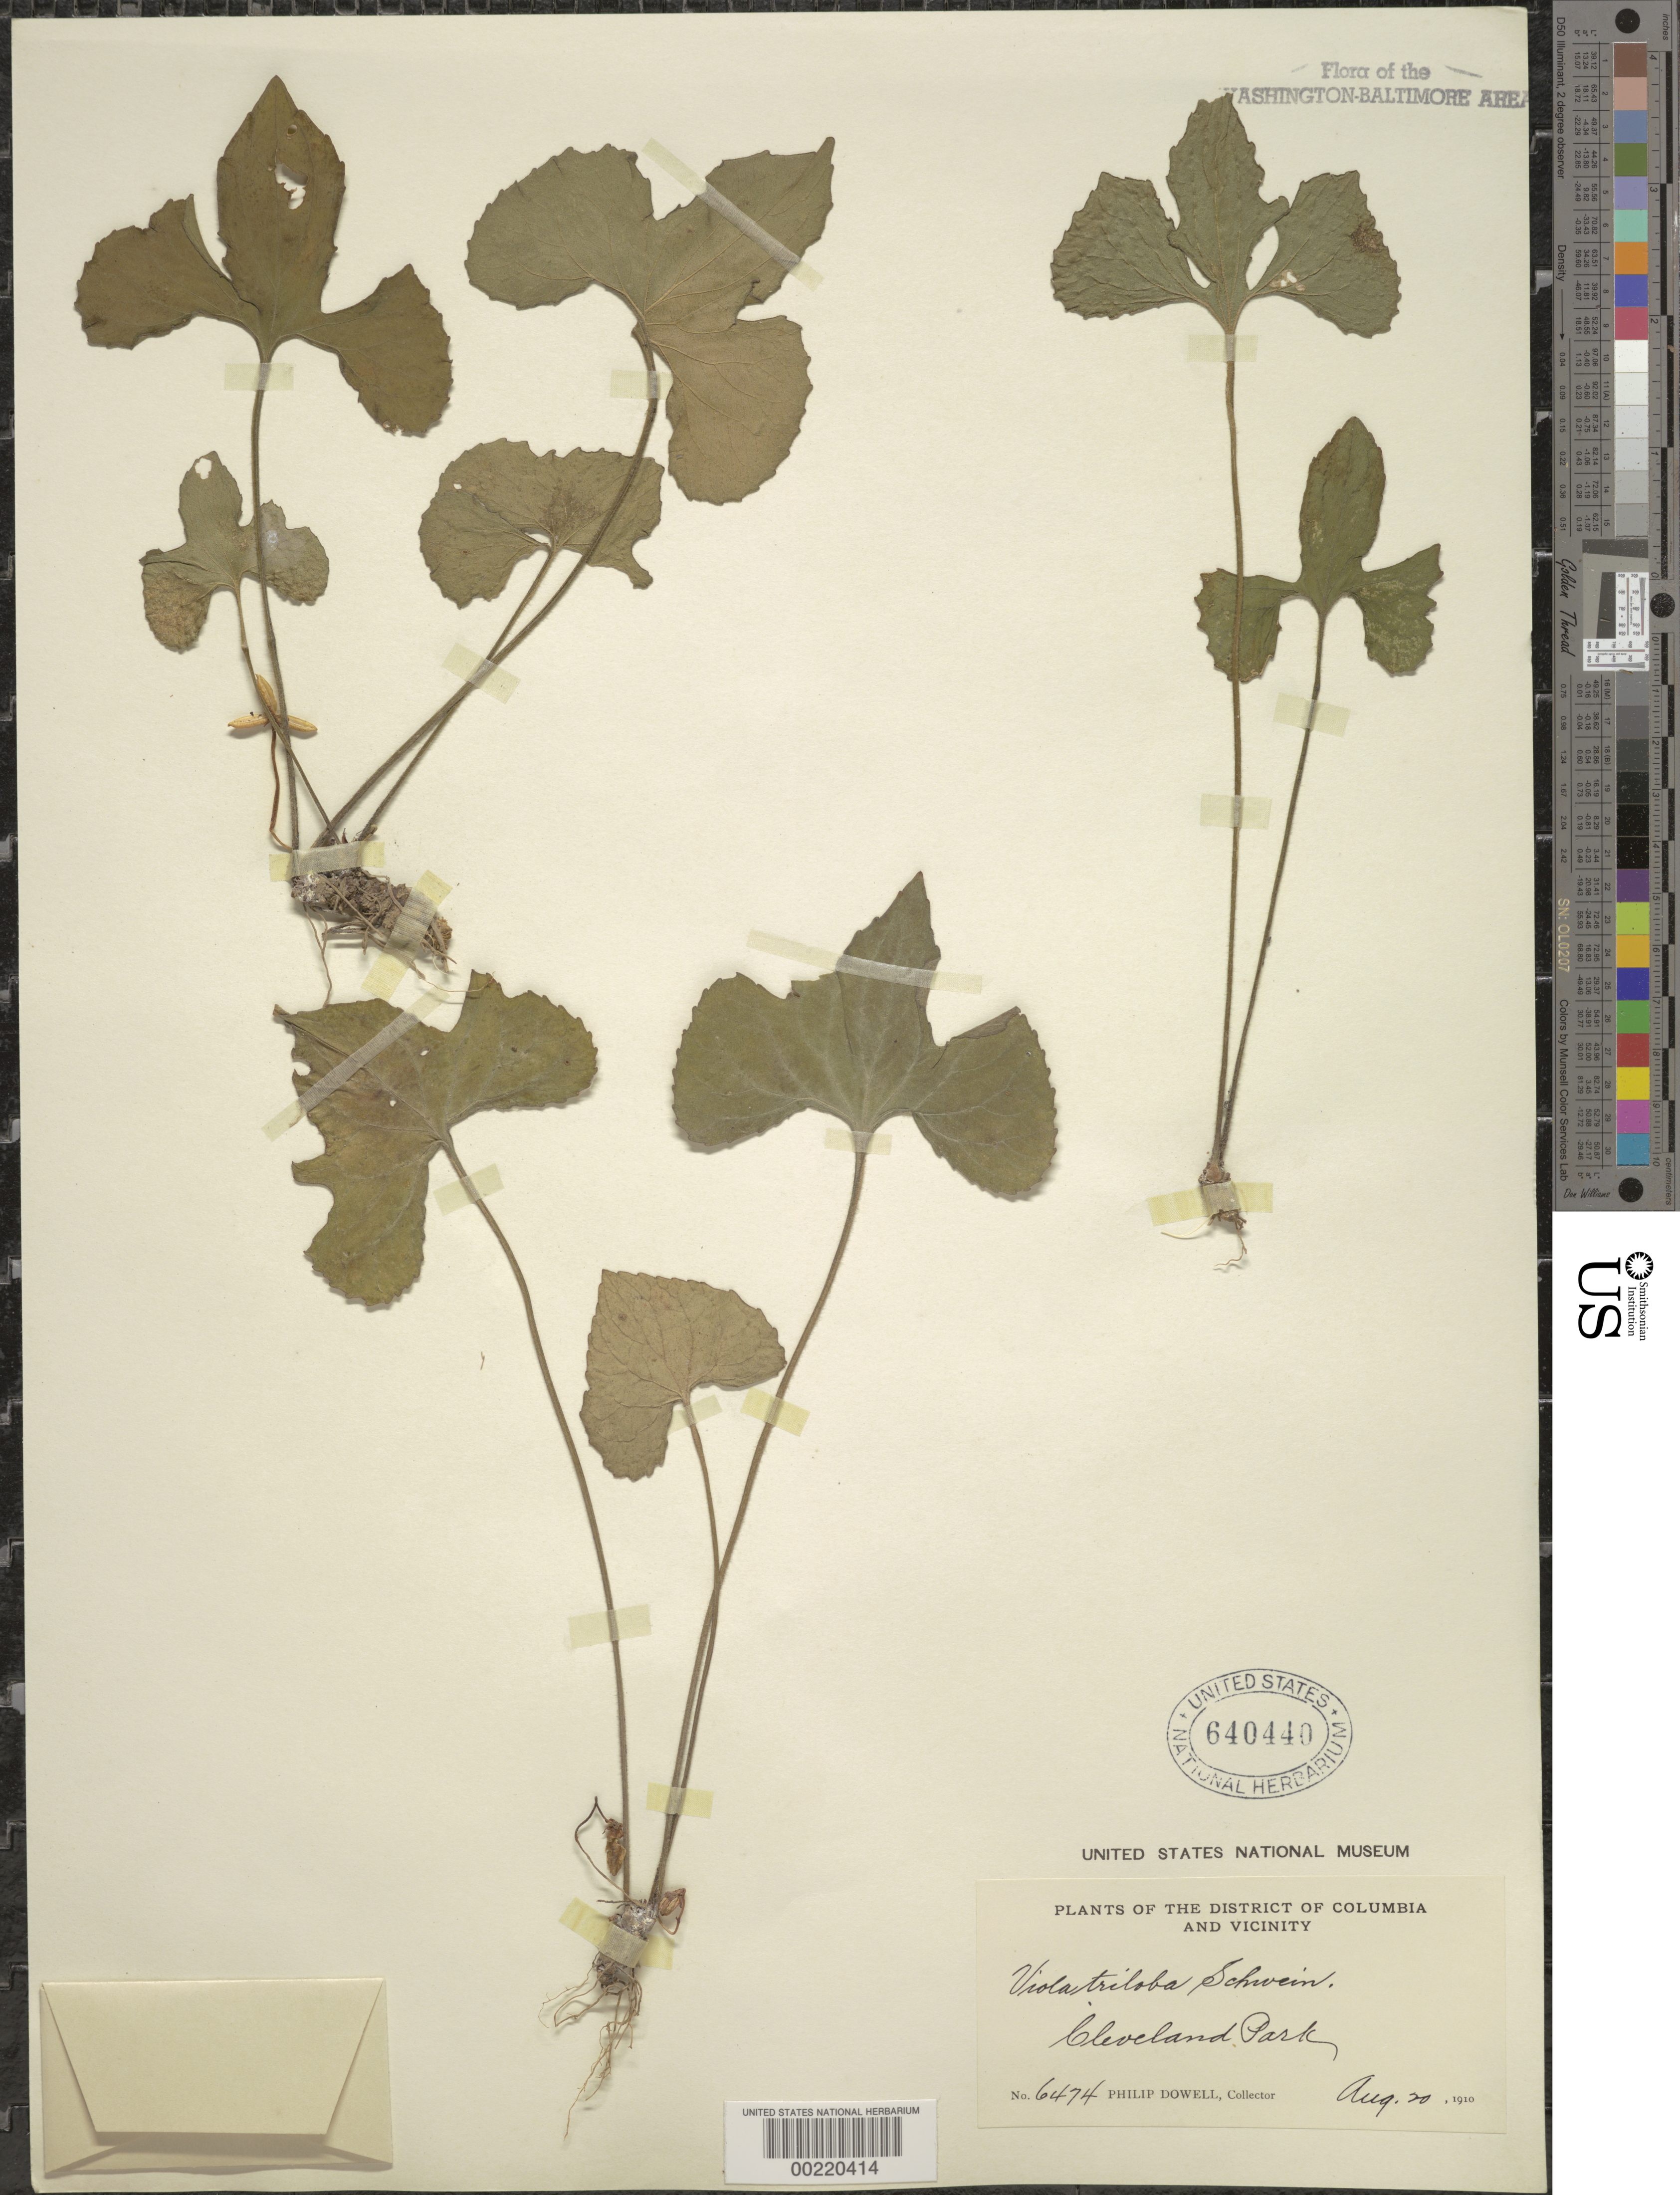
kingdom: Plantae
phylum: Tracheophyta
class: Magnoliopsida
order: Malpighiales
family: Violaceae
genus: Viola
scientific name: Viola palmata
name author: L.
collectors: P. Dowell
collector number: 6474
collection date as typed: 20 Aug 1910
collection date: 1910-08-20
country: United States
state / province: District of Columbia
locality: Cleveland Park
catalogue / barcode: US 640440